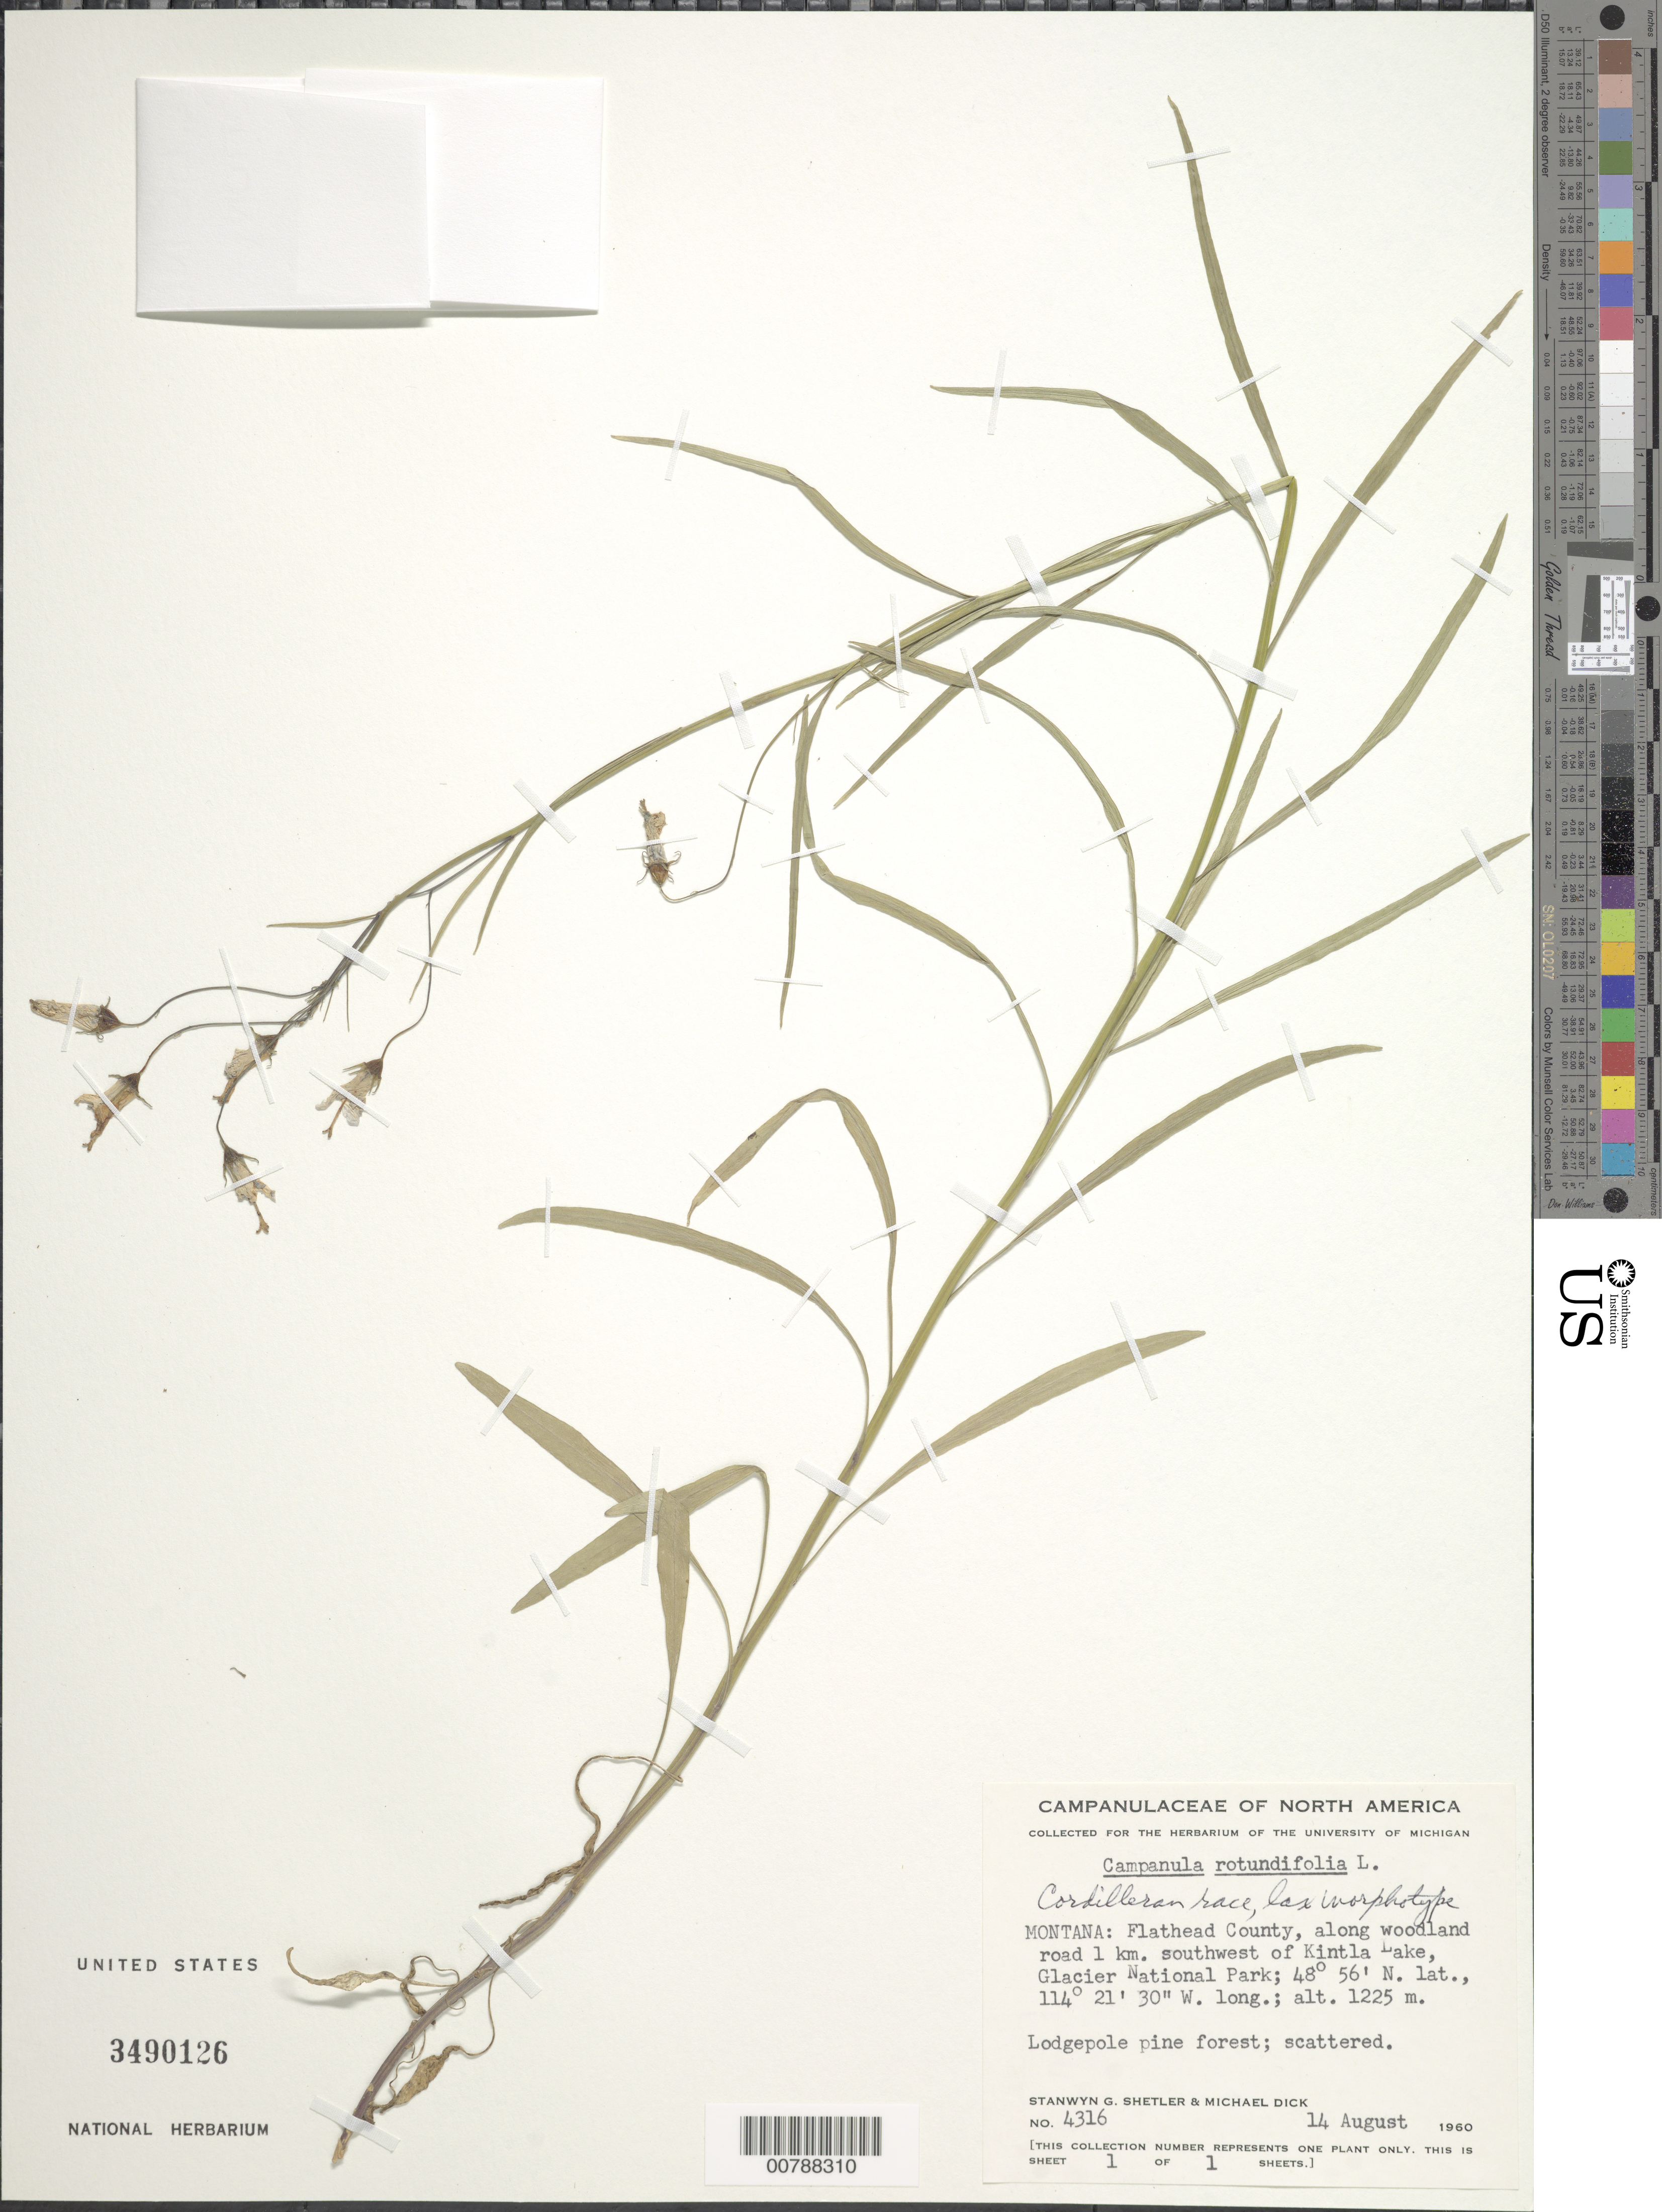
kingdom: Plantae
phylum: Tracheophyta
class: Magnoliopsida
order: Asterales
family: Campanulaceae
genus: Campanula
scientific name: Campanula rotundifolia L. Cordilleran race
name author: L.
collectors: S. Shetler & M. Dick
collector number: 4316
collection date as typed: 14 August 1960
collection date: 1960-08-14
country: United States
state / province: Montana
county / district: Flathead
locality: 1 km. southwest of Kintalla Lake, Glacier National Park.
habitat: Lodgepole pine forest. Along woodland road.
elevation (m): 1225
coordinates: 48 56' N, 114 21' 30" W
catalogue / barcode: US 3490126